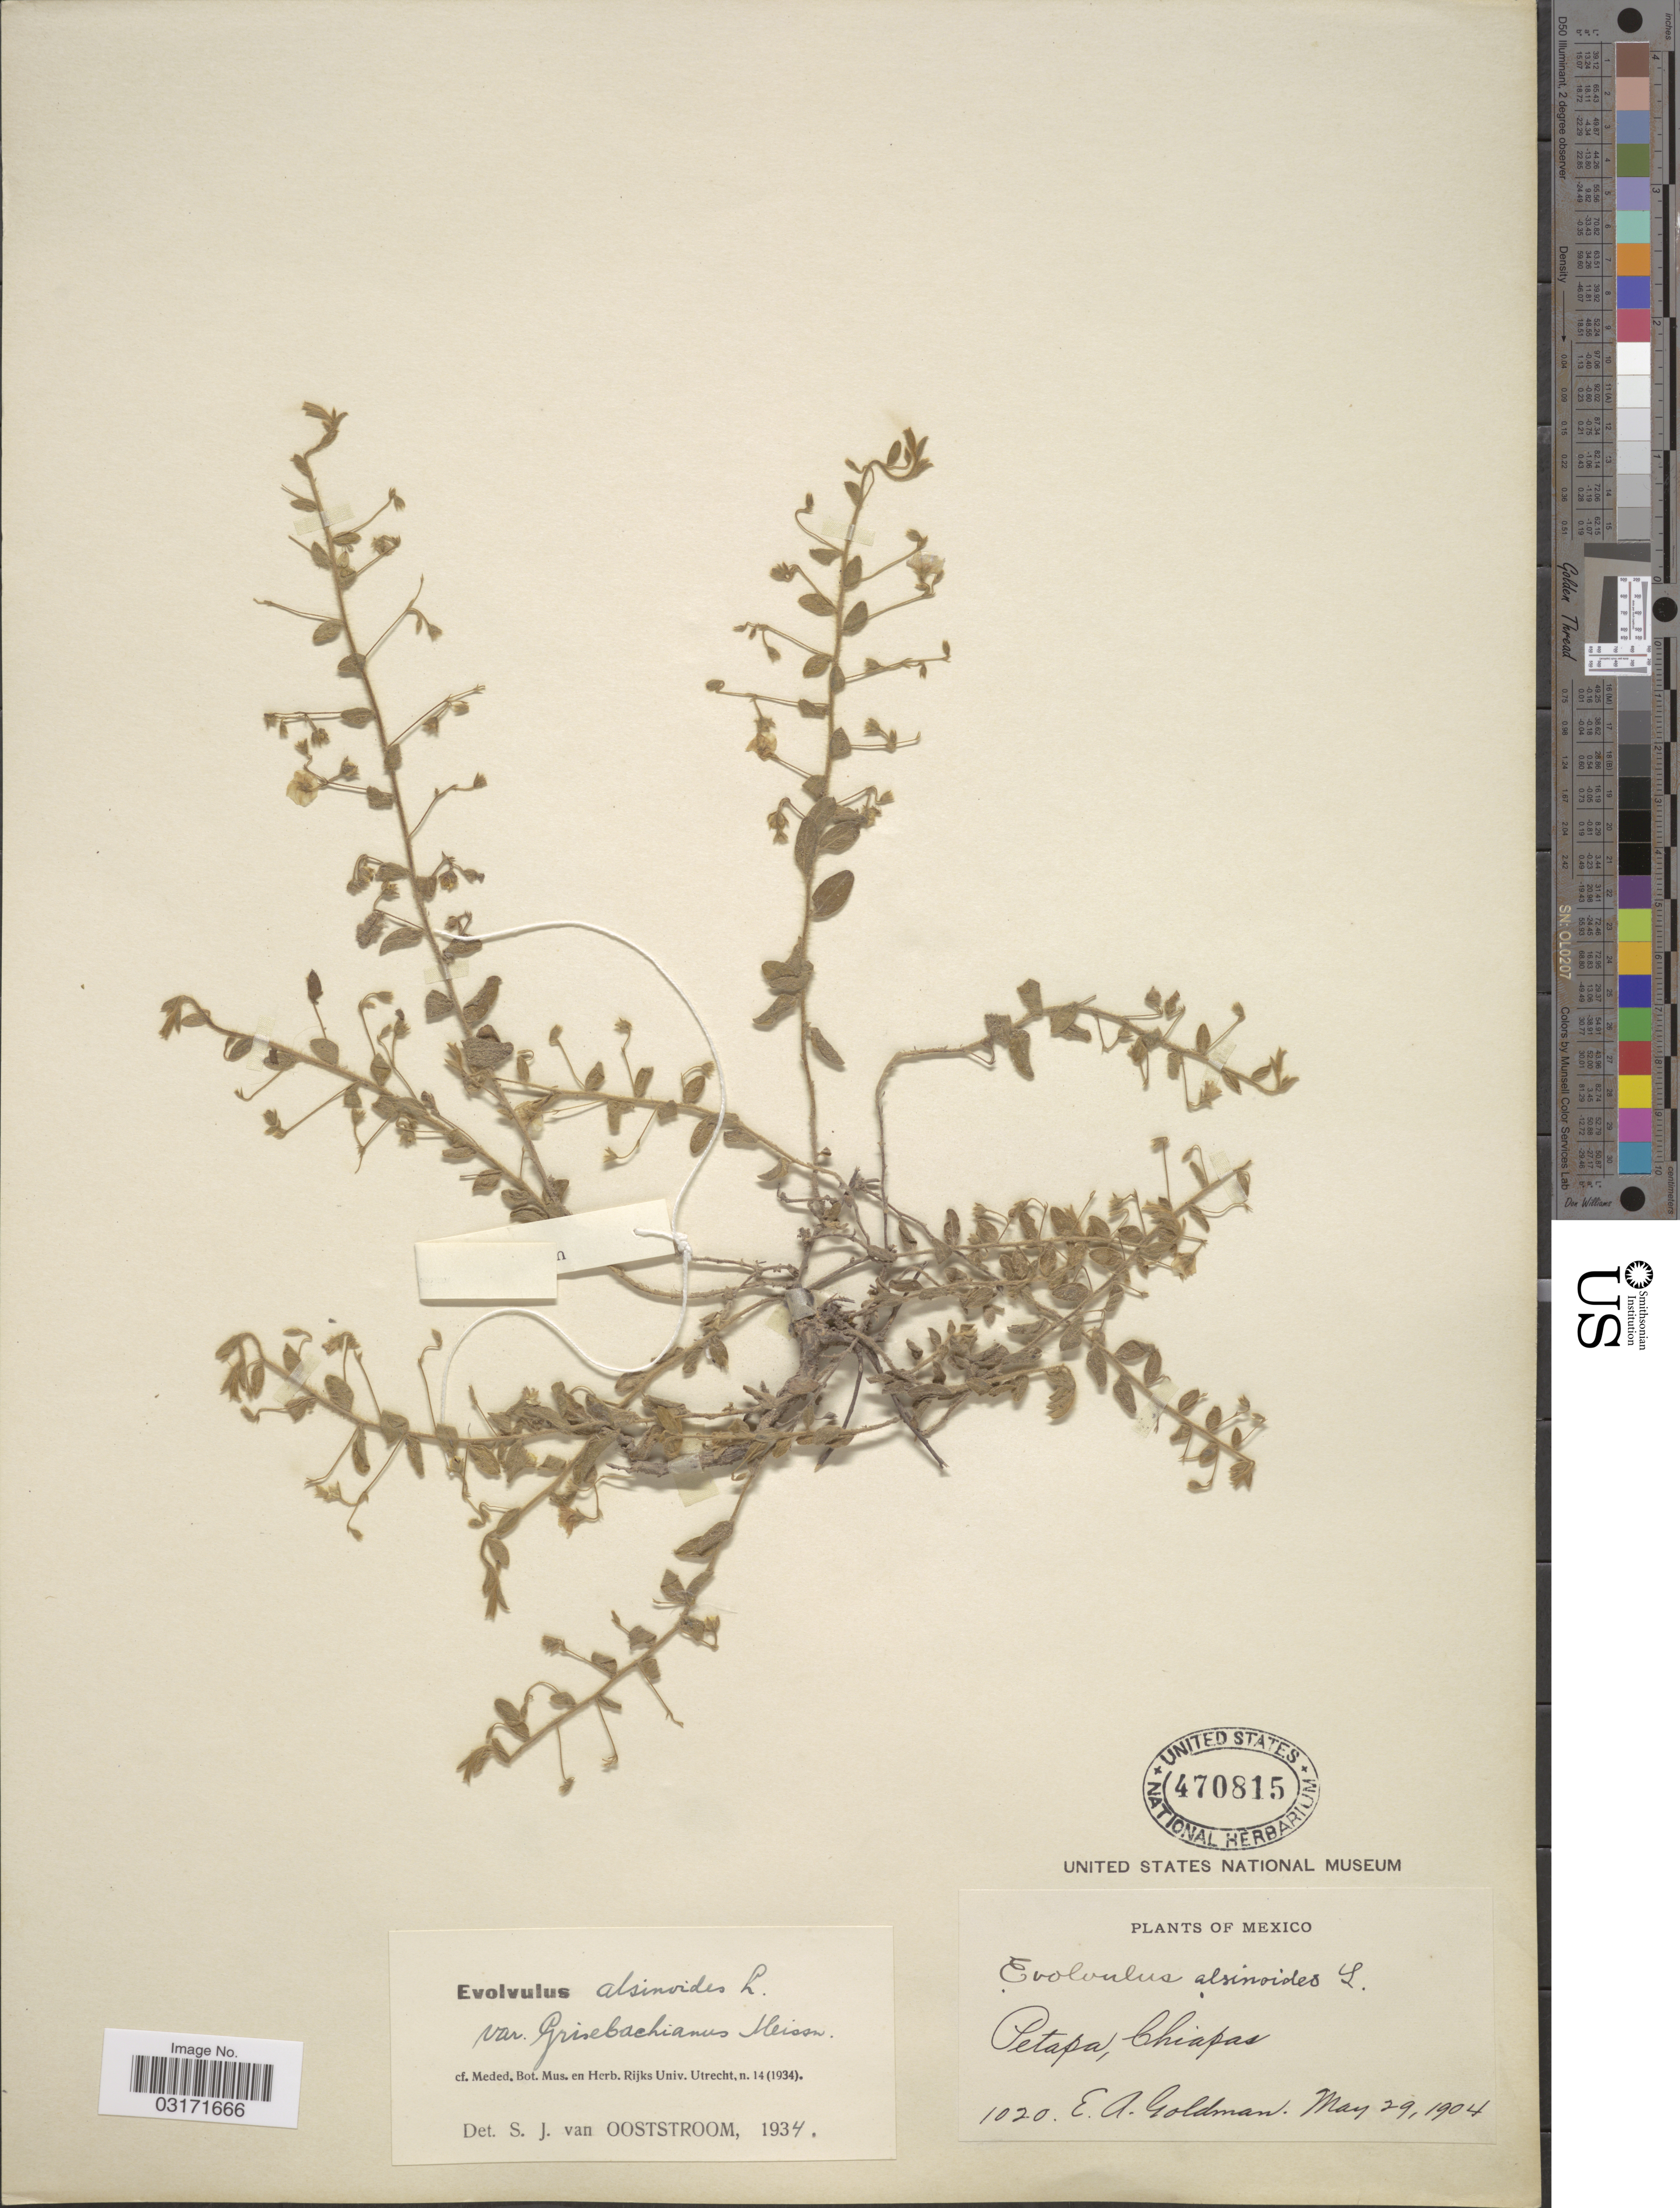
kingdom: Plantae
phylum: Tracheophyta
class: Magnoliopsida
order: Solanales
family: Convolvulaceae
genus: Evolvulus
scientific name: Evolvulus alsinoides var. grisebachianus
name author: Meisn.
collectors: E. A. Goldman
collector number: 1020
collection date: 1904-05-29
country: Mexico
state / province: Chiapas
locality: Petapa.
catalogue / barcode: US 470815